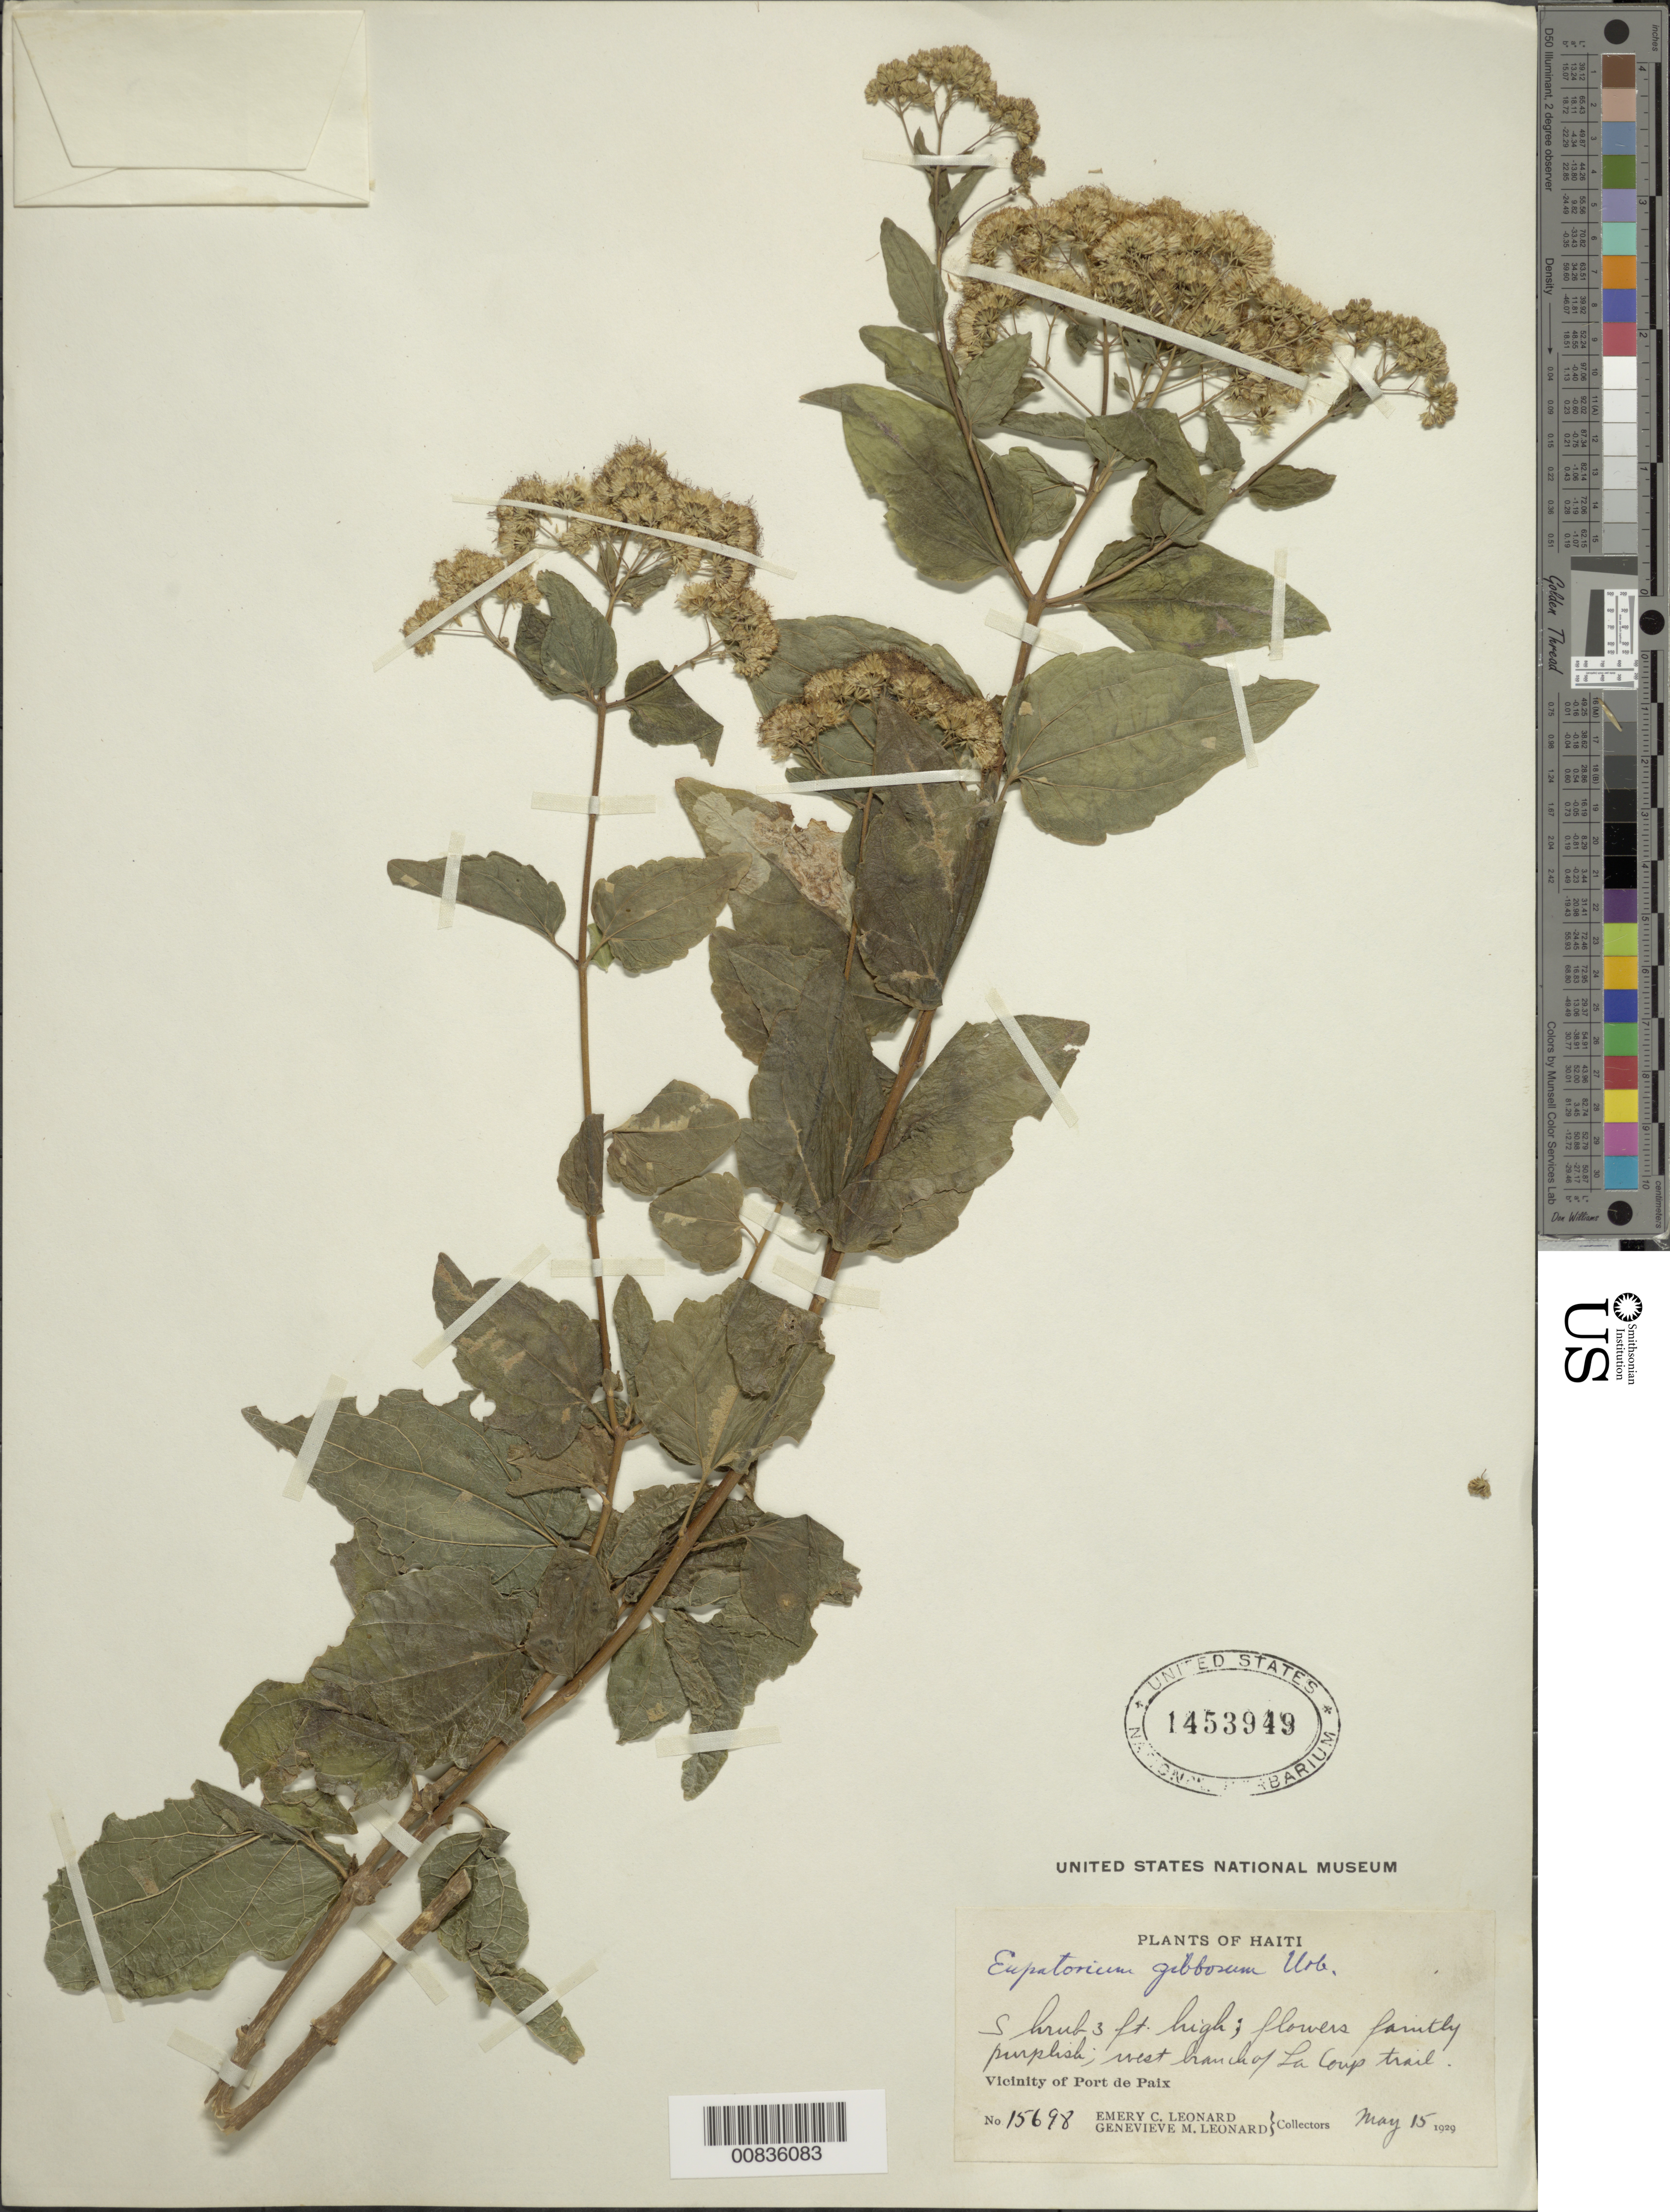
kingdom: Plantae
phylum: Tracheophyta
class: Magnoliopsida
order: Asterales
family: Asteraceae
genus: Koanophyllon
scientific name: Koanophyllon gibbosum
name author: (Urb.) R.M. King & H. Rob.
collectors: E. C. Leonard & G. M. Leonard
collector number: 15698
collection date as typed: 15 May 1929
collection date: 1929-05-15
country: Haiti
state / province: Nord-Ouest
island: Hispaniola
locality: Vicinity of Port de Paix, west branch of La Coup trail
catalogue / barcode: US 1453949